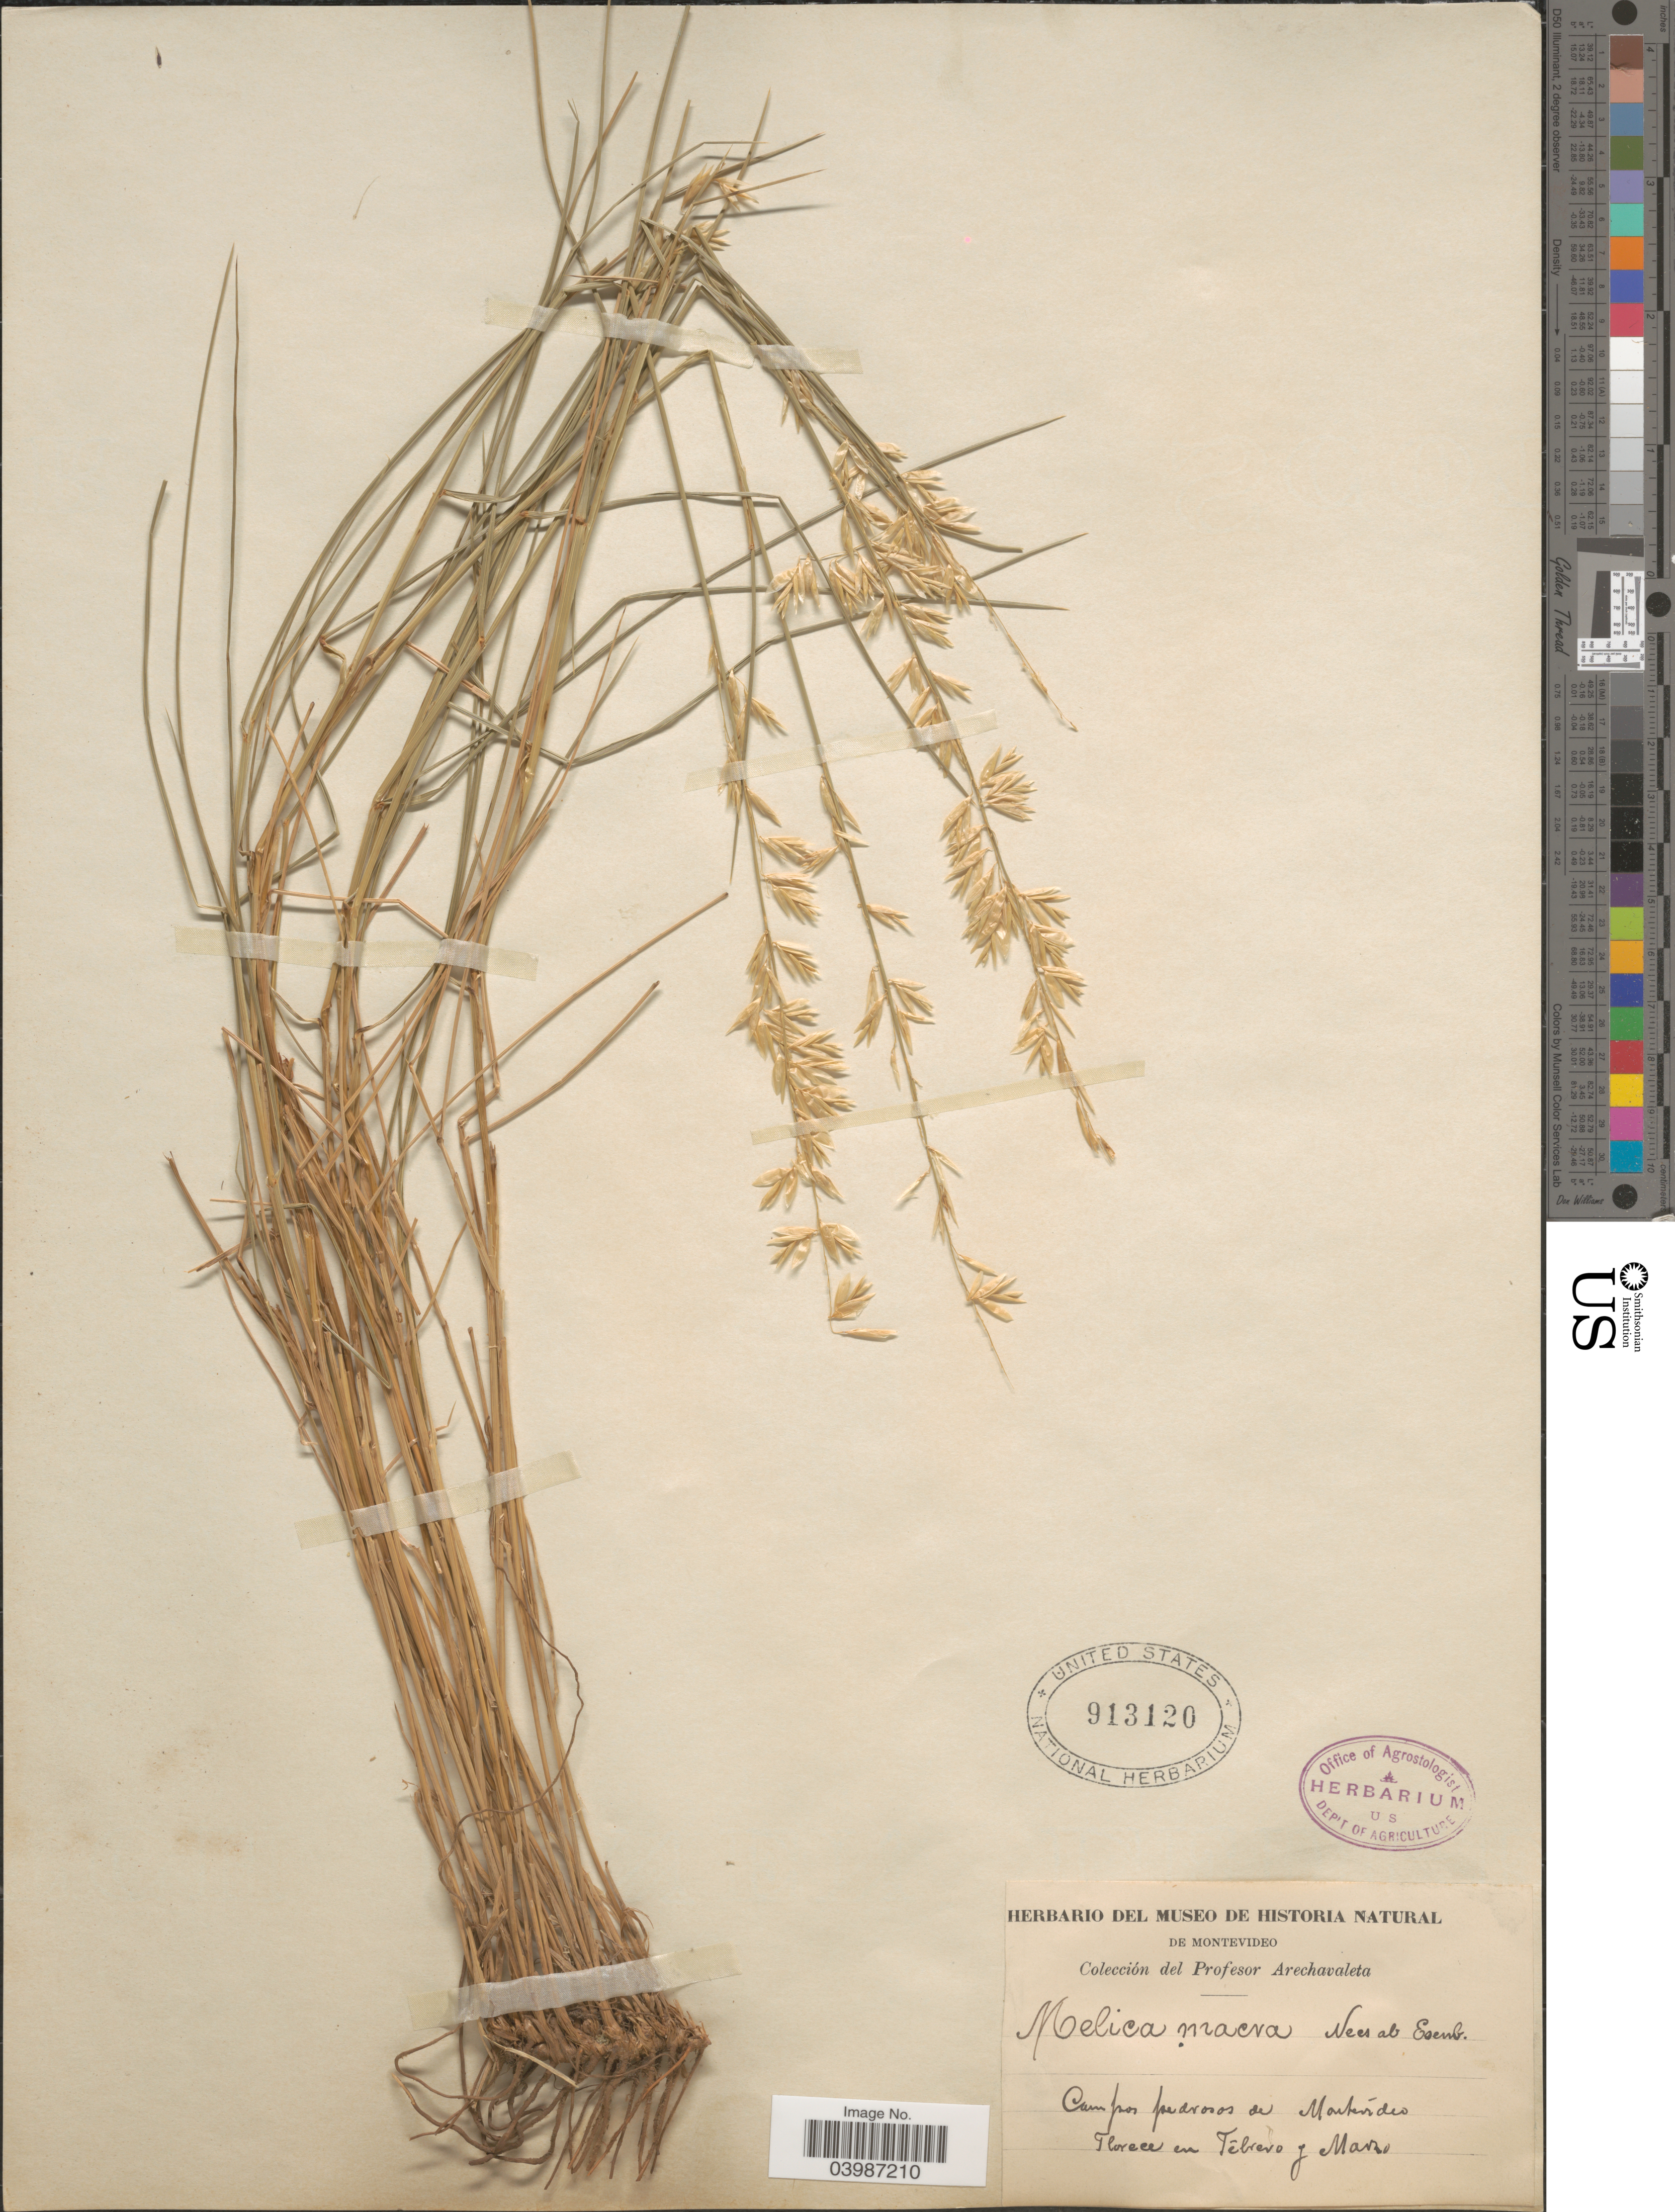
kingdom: Plantae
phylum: Tracheophyta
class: Liliopsida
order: Poales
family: Poaceae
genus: Melica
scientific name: Melica macra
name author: Nees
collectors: Arechavaleta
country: Uruguay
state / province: Montevideo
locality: Campos pedrosos de Montévideo.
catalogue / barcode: US 913120